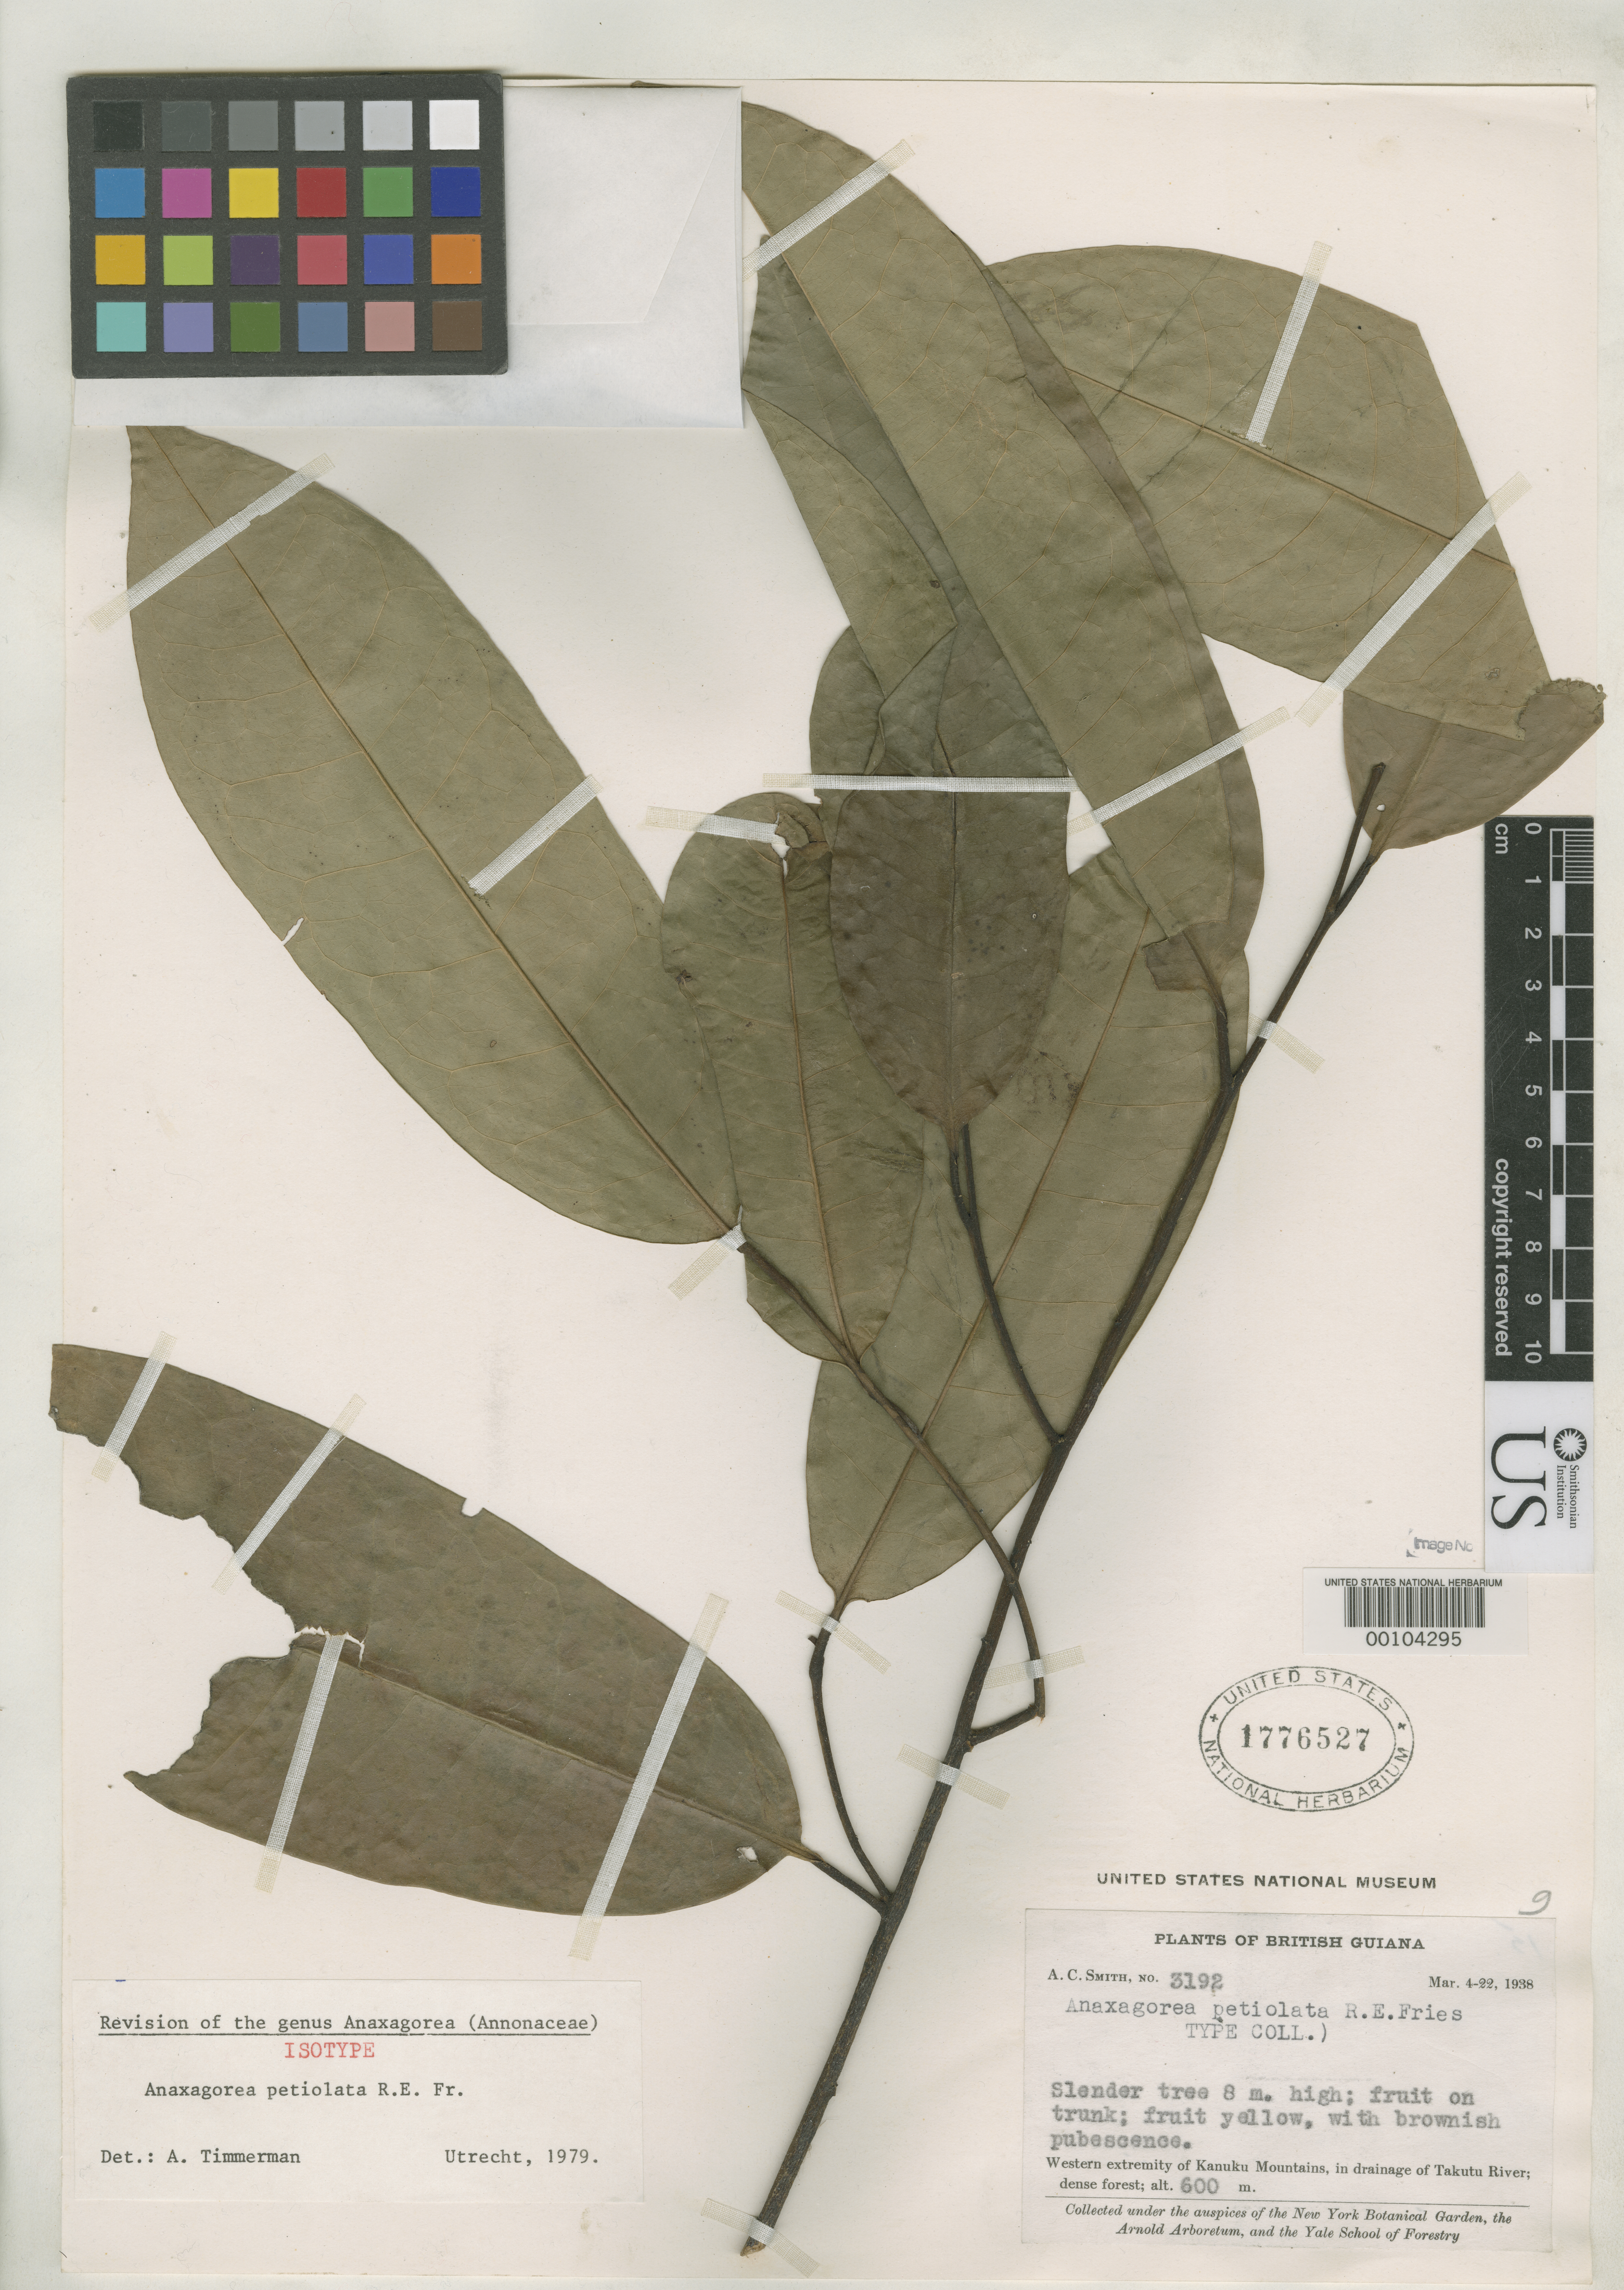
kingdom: Plantae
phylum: Tracheophyta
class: Magnoliopsida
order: Magnoliales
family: Annonaceae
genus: Anaxagorea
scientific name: Anaxagorea petiolata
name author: R.E. Fr.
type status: Isotype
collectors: A. C. Smith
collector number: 3192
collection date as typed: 04 Mar 1938 to 22 Mar 1938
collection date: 1938-03-04/1938-03-22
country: Guyana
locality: Western extremity of Kanuku Mountains, drainage of Takutu River.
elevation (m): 600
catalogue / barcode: US 1776527